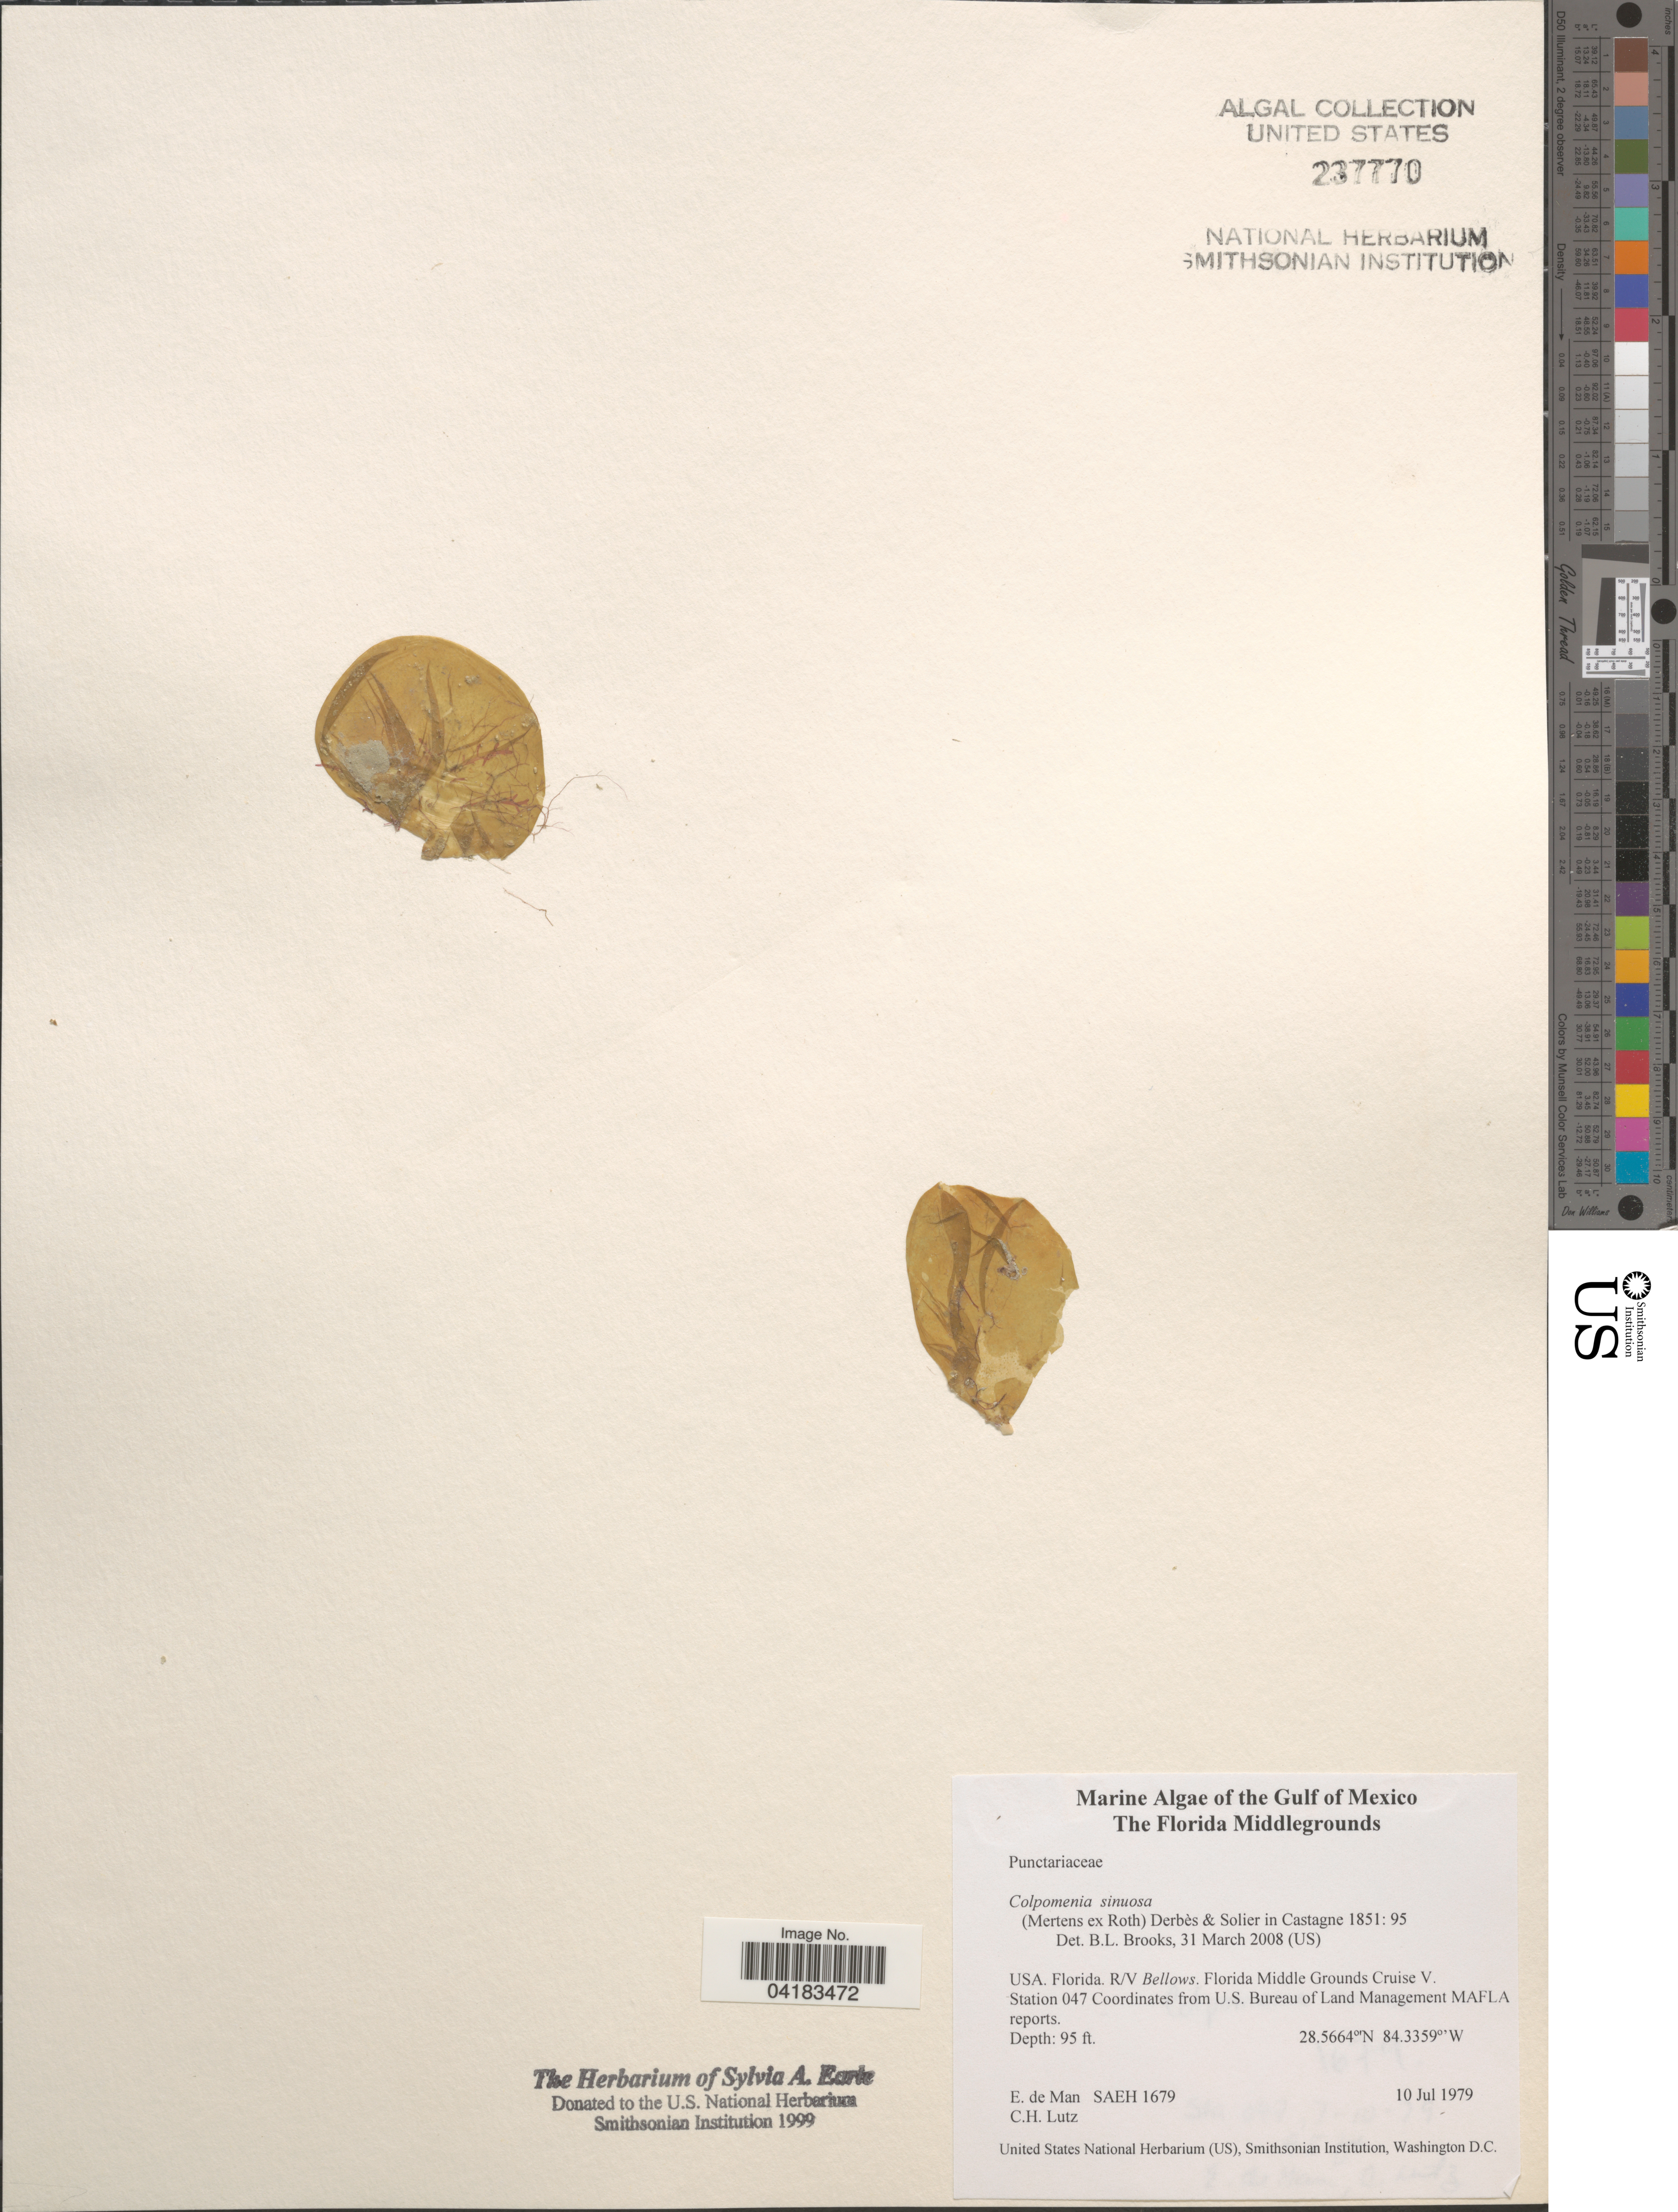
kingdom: Chromista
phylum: Ochrophyta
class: Phaeophyceae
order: Scytosiphonales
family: Scytosiphonaceae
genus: Colpomenia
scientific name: Colpomenia sinuosa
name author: (K. Mert. ex Roth) Derbes & Solier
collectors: E. de Man & C. Lutz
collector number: SAEH1679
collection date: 1979-07-10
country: United States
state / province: Florida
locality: The Gulf of Mexico. The Florida Middlegrounds. R/V Bellows. Florida Middle Grounds Cruise V. Station 047.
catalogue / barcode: US 237770